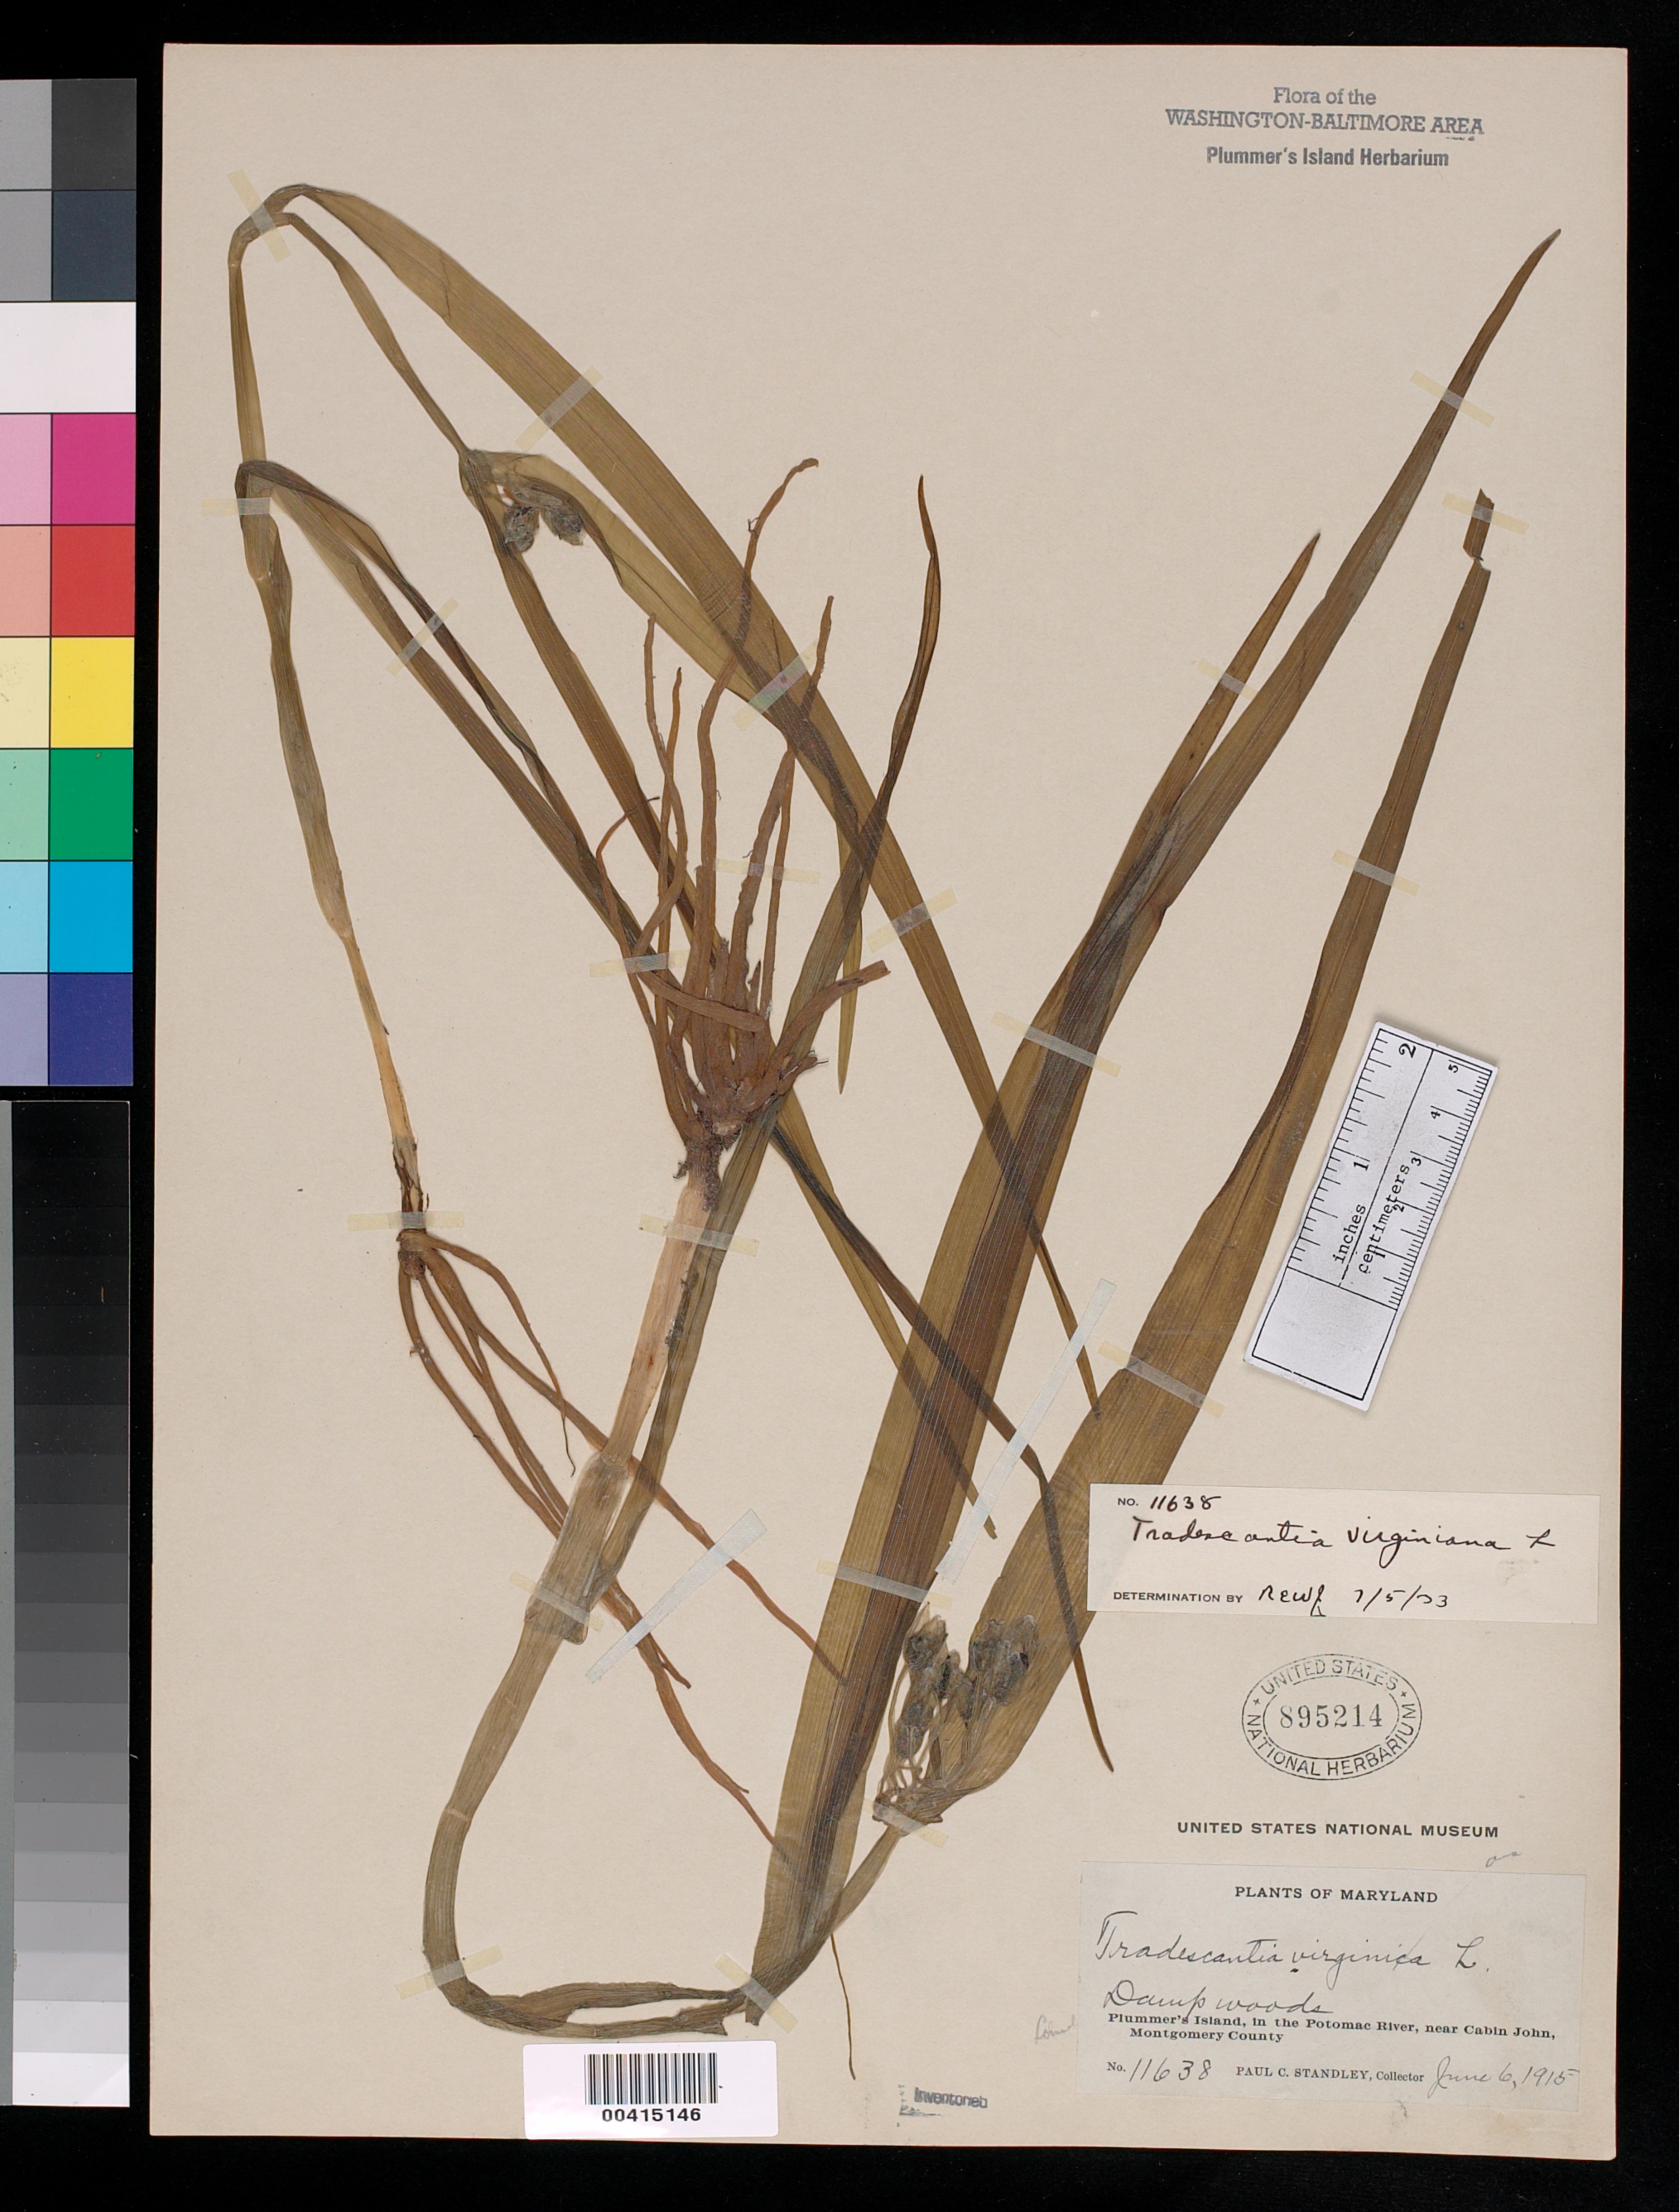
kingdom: Plantae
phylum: Tracheophyta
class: Liliopsida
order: Commelinales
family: Commelinaceae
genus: Tradescantia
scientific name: Tradescantia virginiana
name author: L.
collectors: P. C. Standley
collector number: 11638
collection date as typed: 06 Jun 1915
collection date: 1915-06-06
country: United States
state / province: Maryland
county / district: Montgomery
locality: Plummer's Island, mainland property of Washington Biol Field Club C. & O. Canal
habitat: Damp woods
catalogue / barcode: US 895214